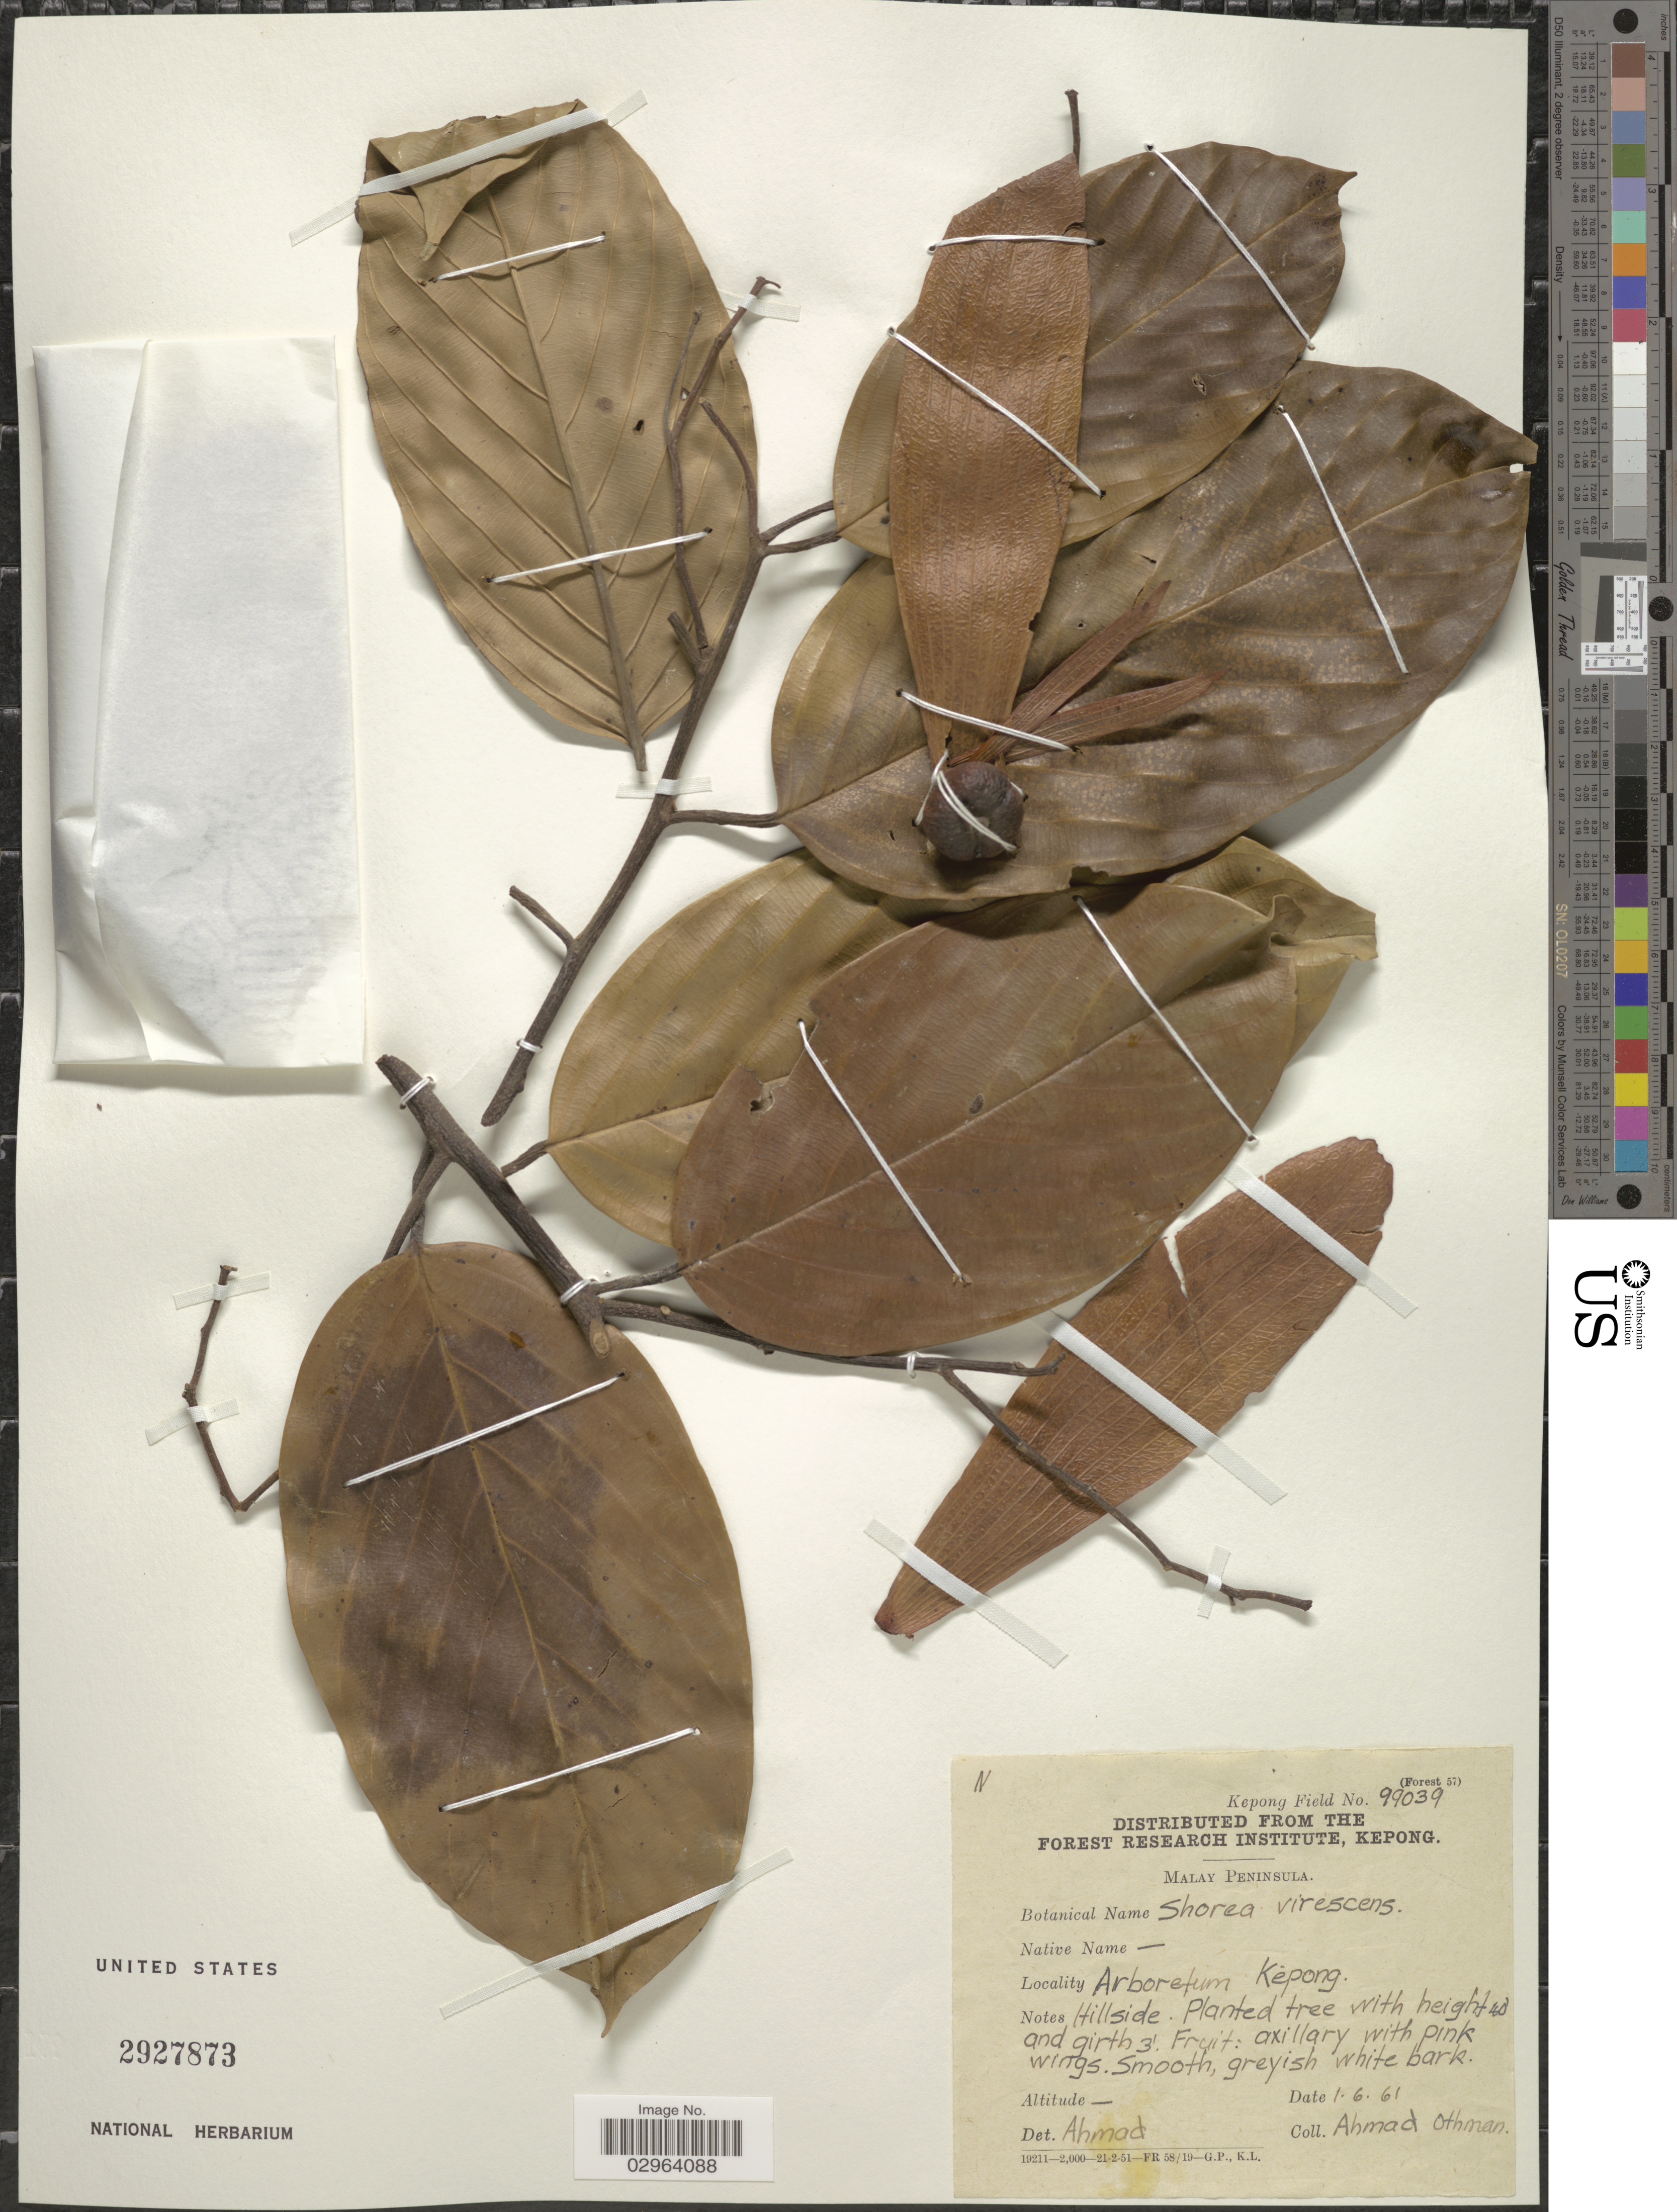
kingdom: Plantae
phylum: Tracheophyta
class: Magnoliopsida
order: Malvales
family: Dipterocarpaceae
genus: Anthoshorea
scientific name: Anthoshorea agami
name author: (P.S. Ashton) P.S. Ashton & J. Heck.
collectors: A. Othman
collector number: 99039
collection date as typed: Transcribed d/m/y: 1/6/61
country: Malaysia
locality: Malay Peninsula. Arboretum Kepong.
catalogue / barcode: US 2927873